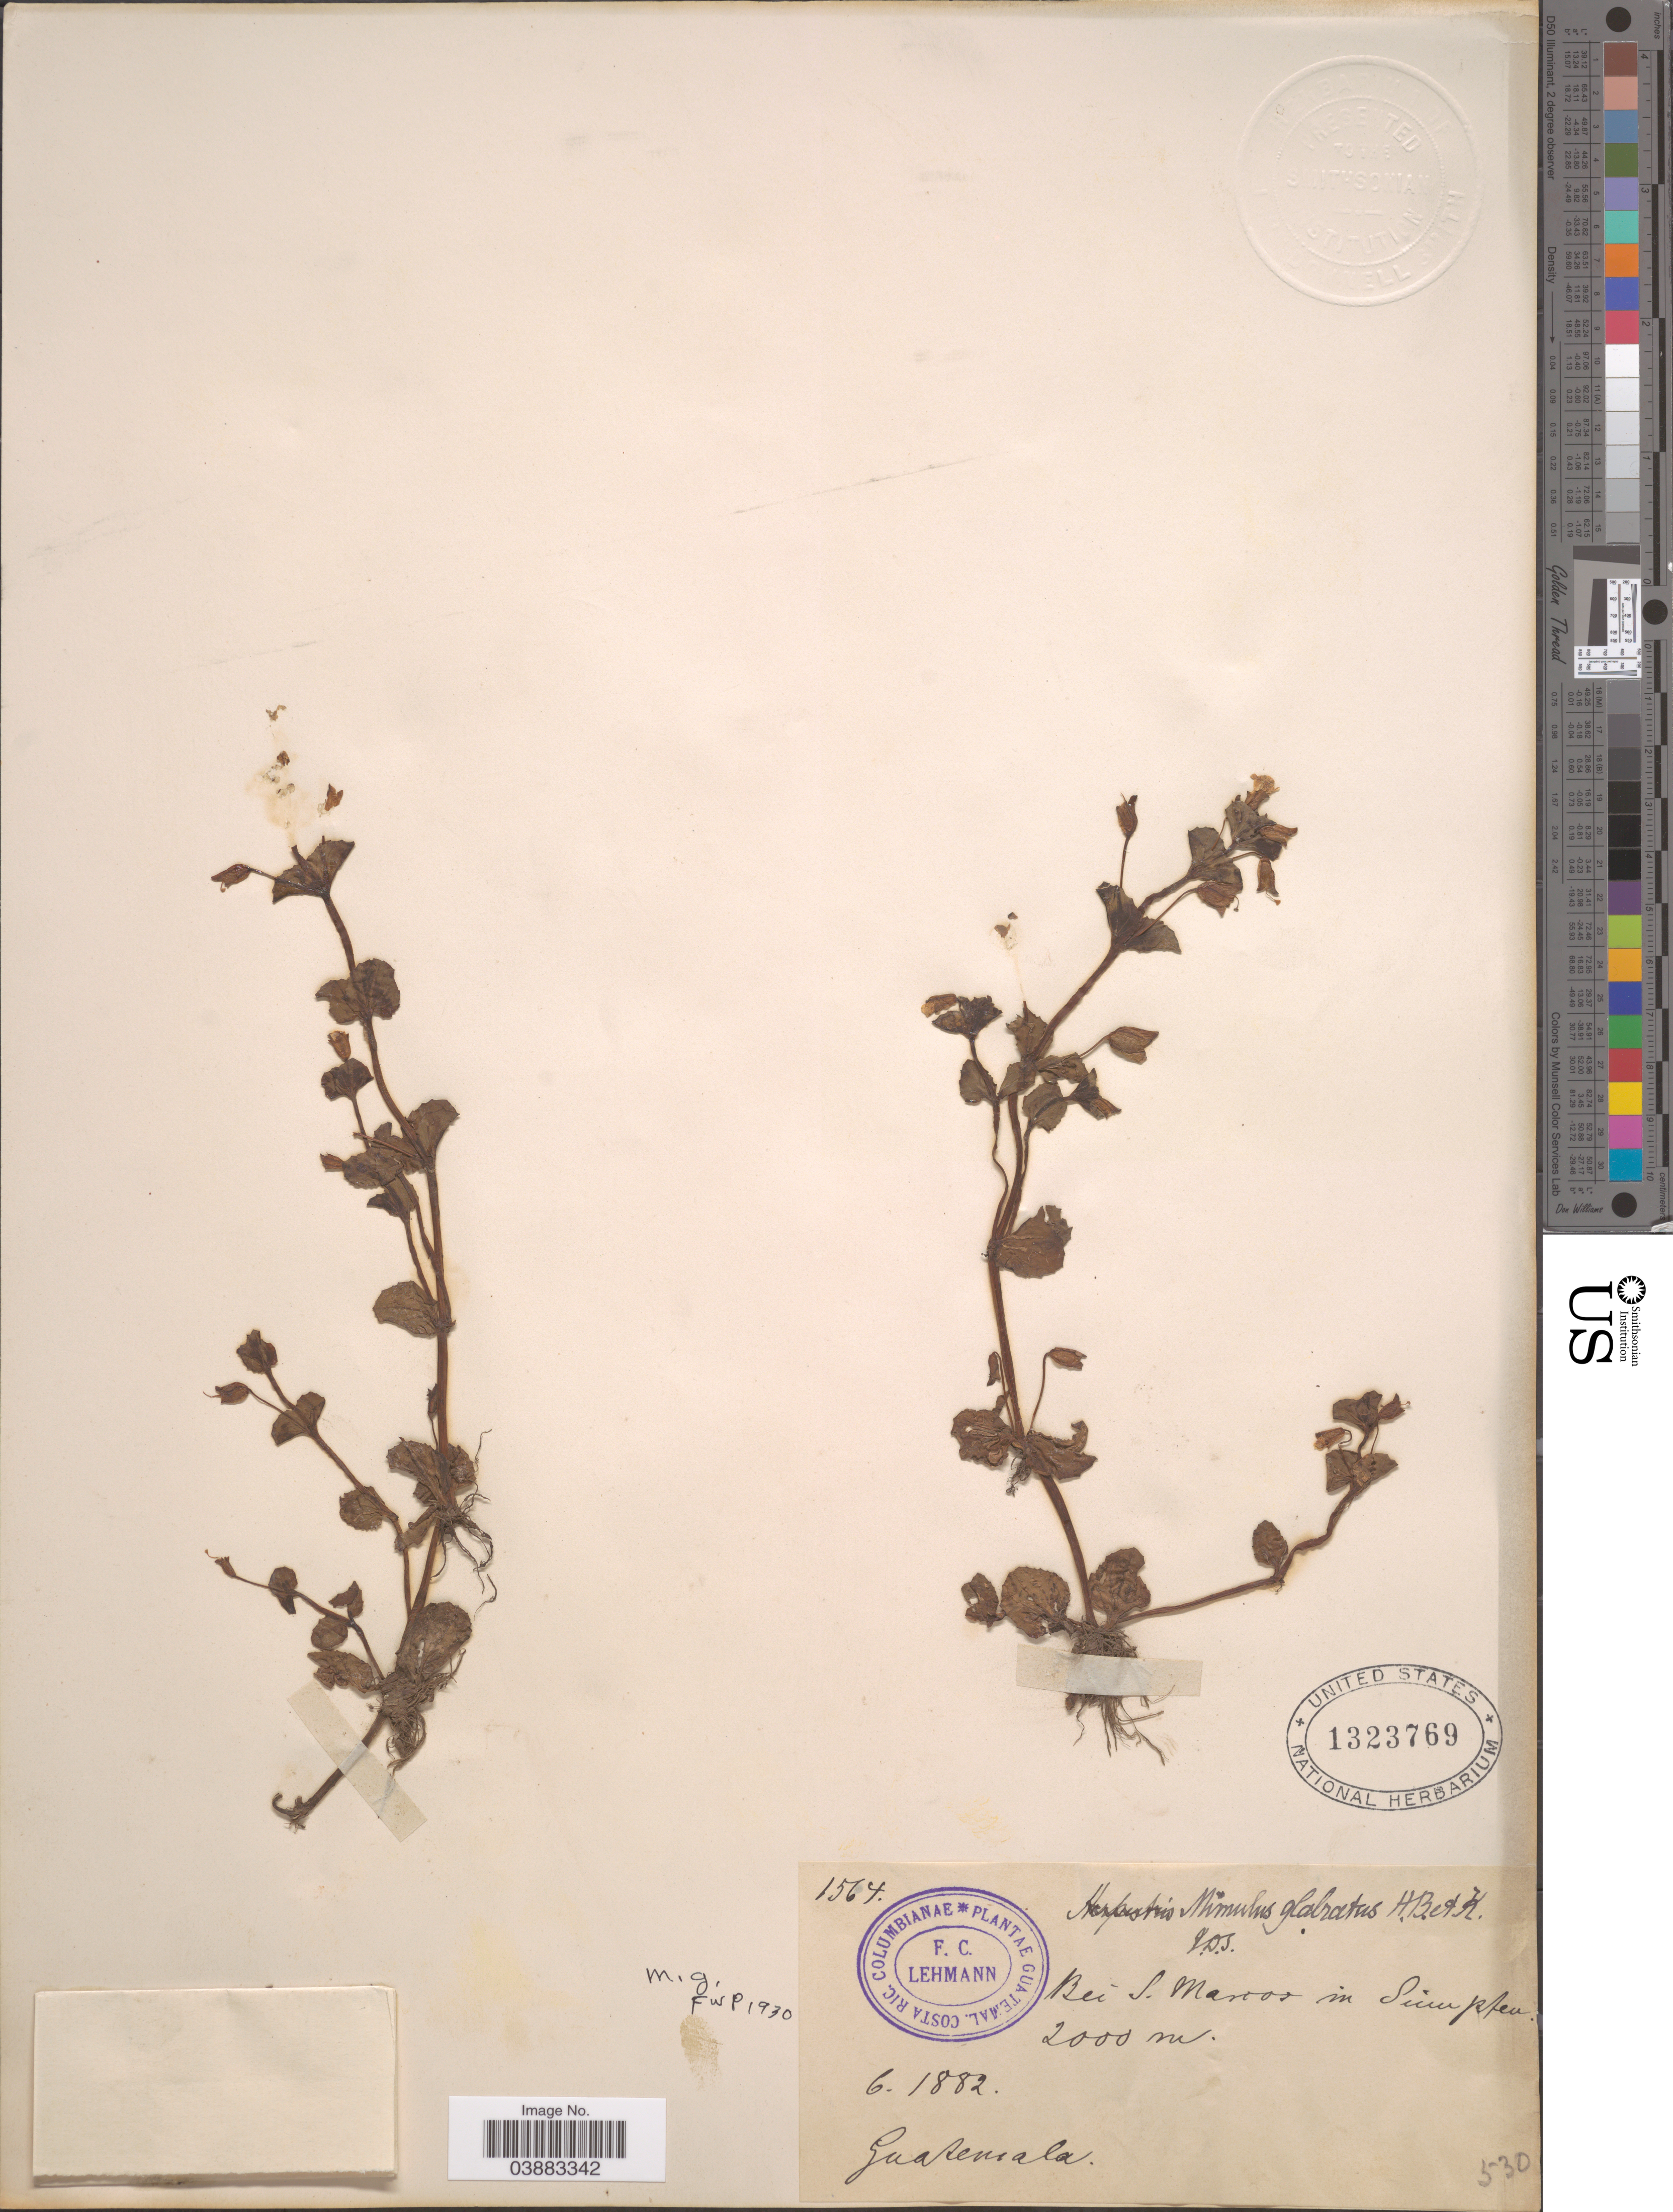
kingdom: Plantae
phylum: Tracheophyta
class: Magnoliopsida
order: Lamiales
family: Phrymaceae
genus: Mimulus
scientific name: Mimulus glabratus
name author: Kunth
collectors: F. C. Lehmann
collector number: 1564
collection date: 1882-06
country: Guatemala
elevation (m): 2000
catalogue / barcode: US 1323769